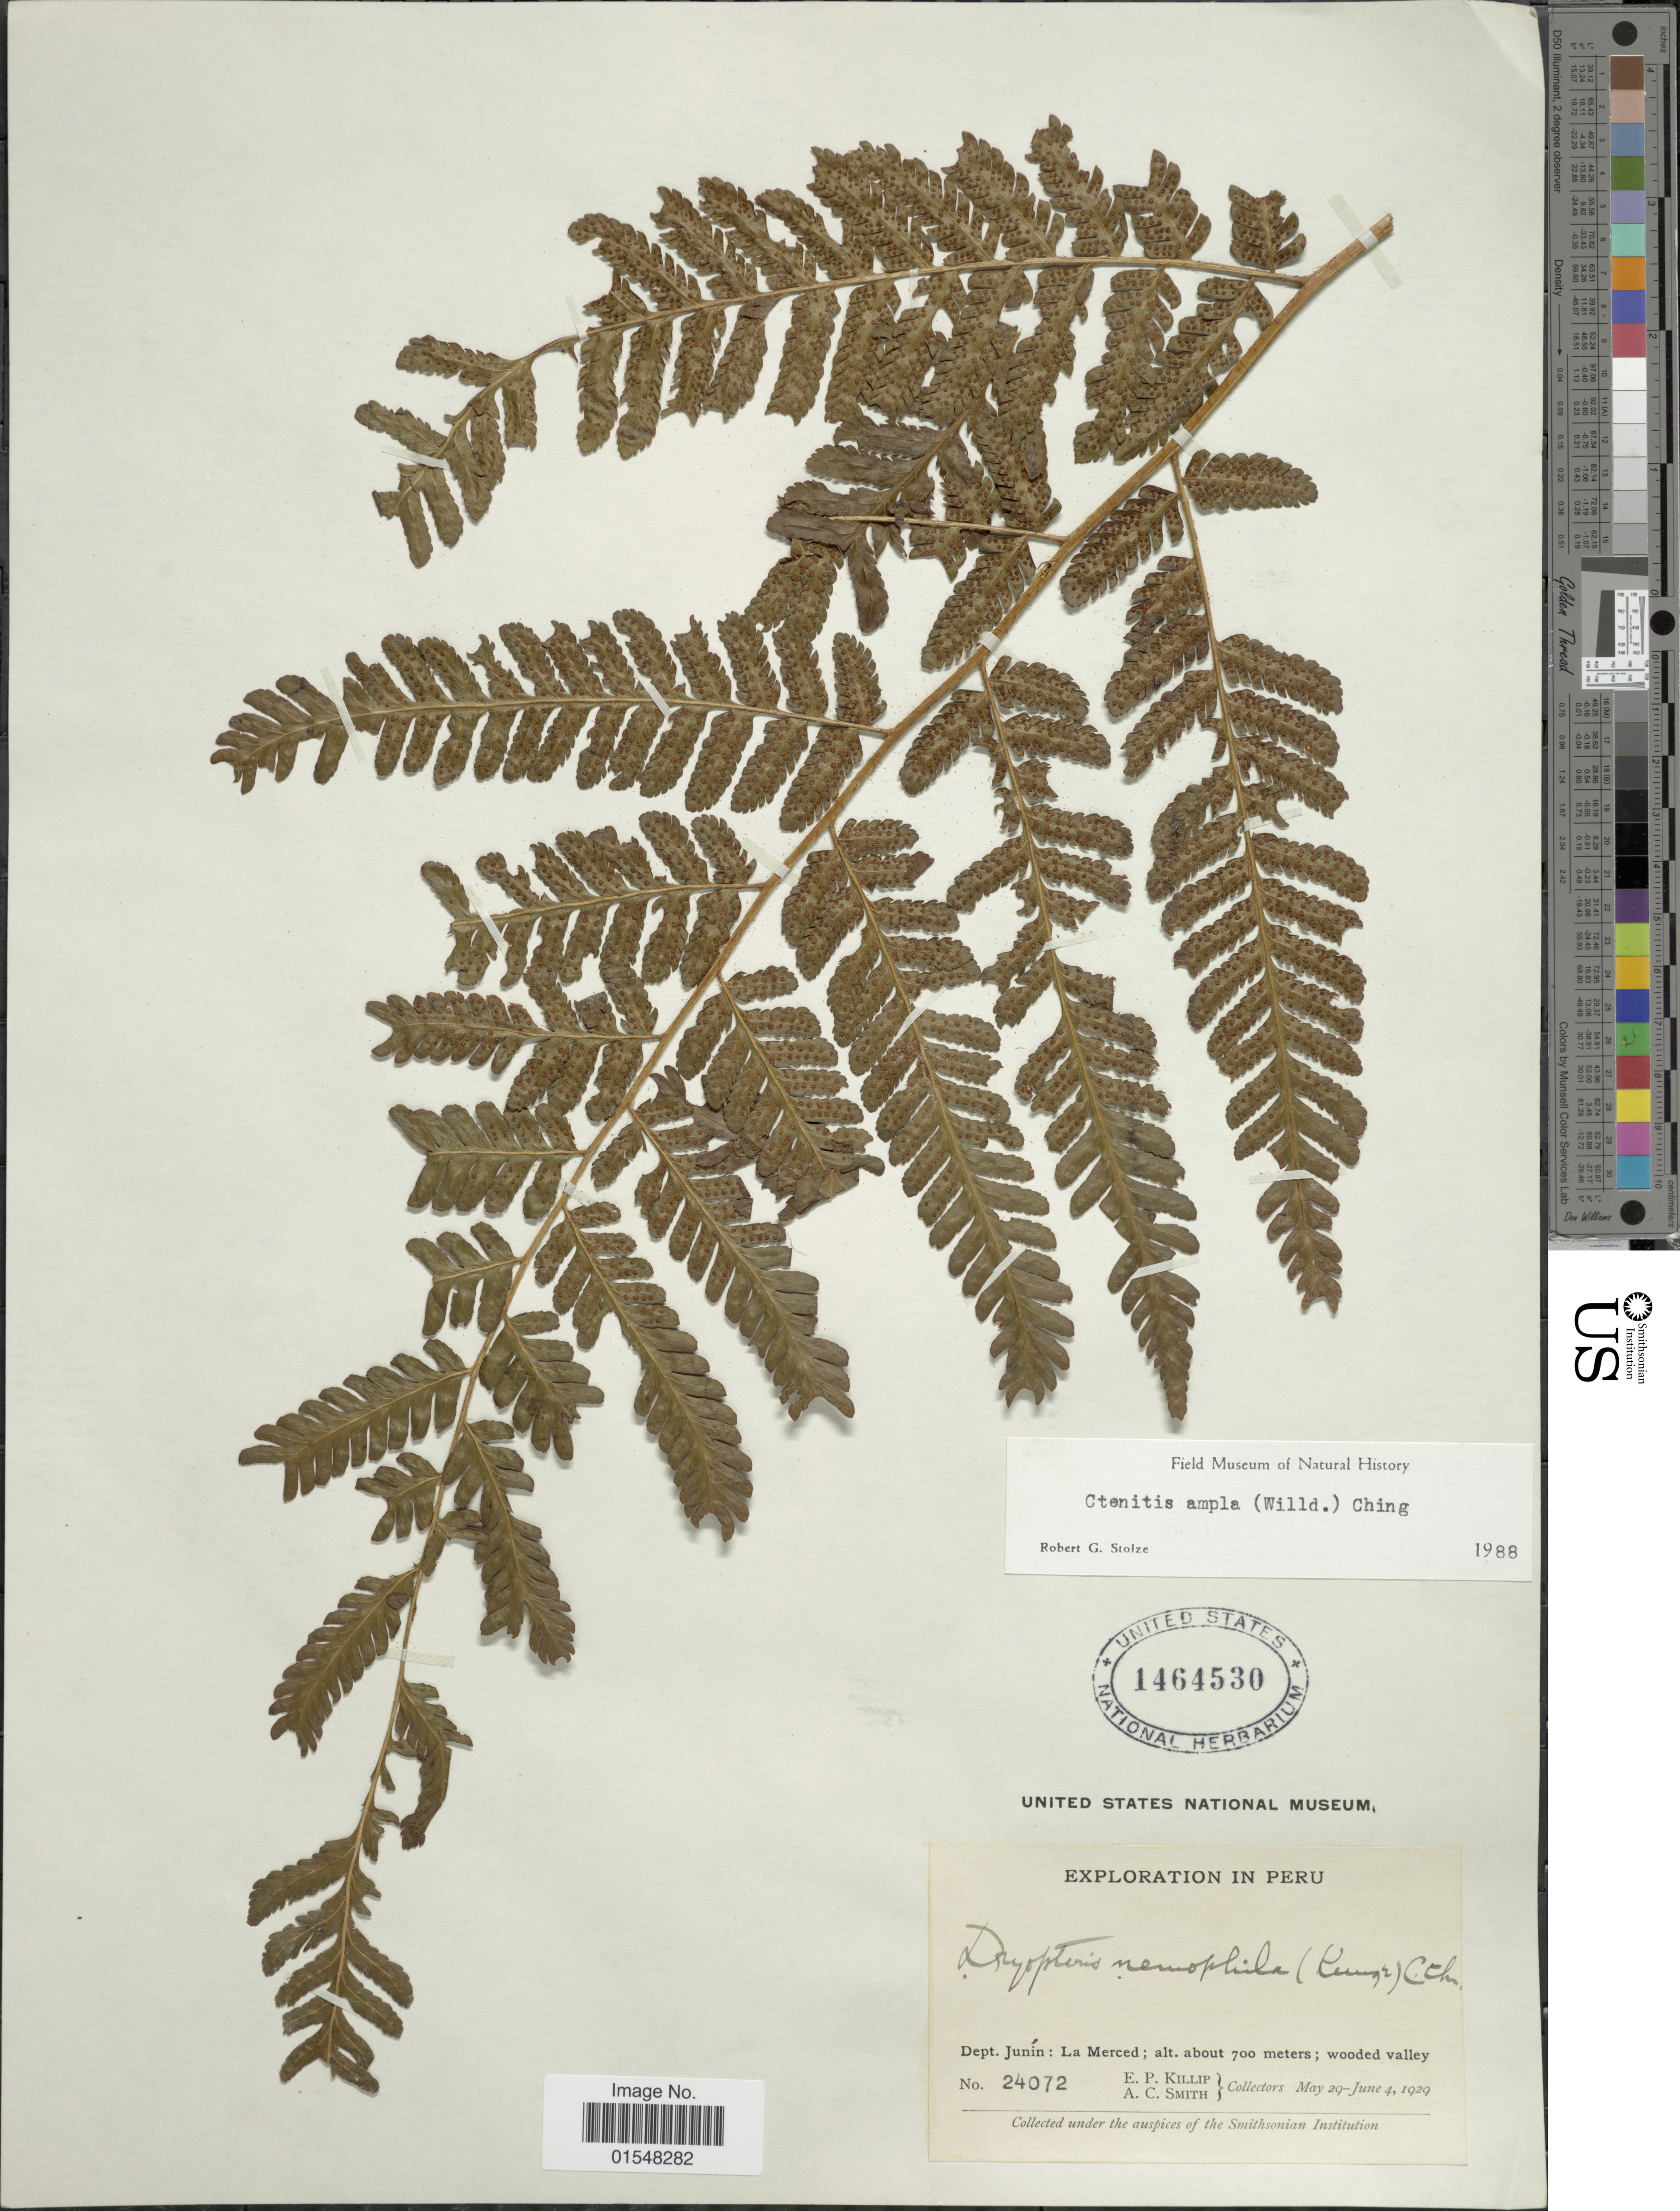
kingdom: Plantae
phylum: Tracheophyta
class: Polypodiopsida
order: Polypodiales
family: Dryopteridaceae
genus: Ctenitis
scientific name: Ctenitis ampla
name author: (Humb. & Bonpl. ex Willd.) Ching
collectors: E. P. Killip & A. C. Smith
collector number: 24072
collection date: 1929-05-29/1929-06-04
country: Peru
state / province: Junín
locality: La Marced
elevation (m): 700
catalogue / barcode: US 1464530